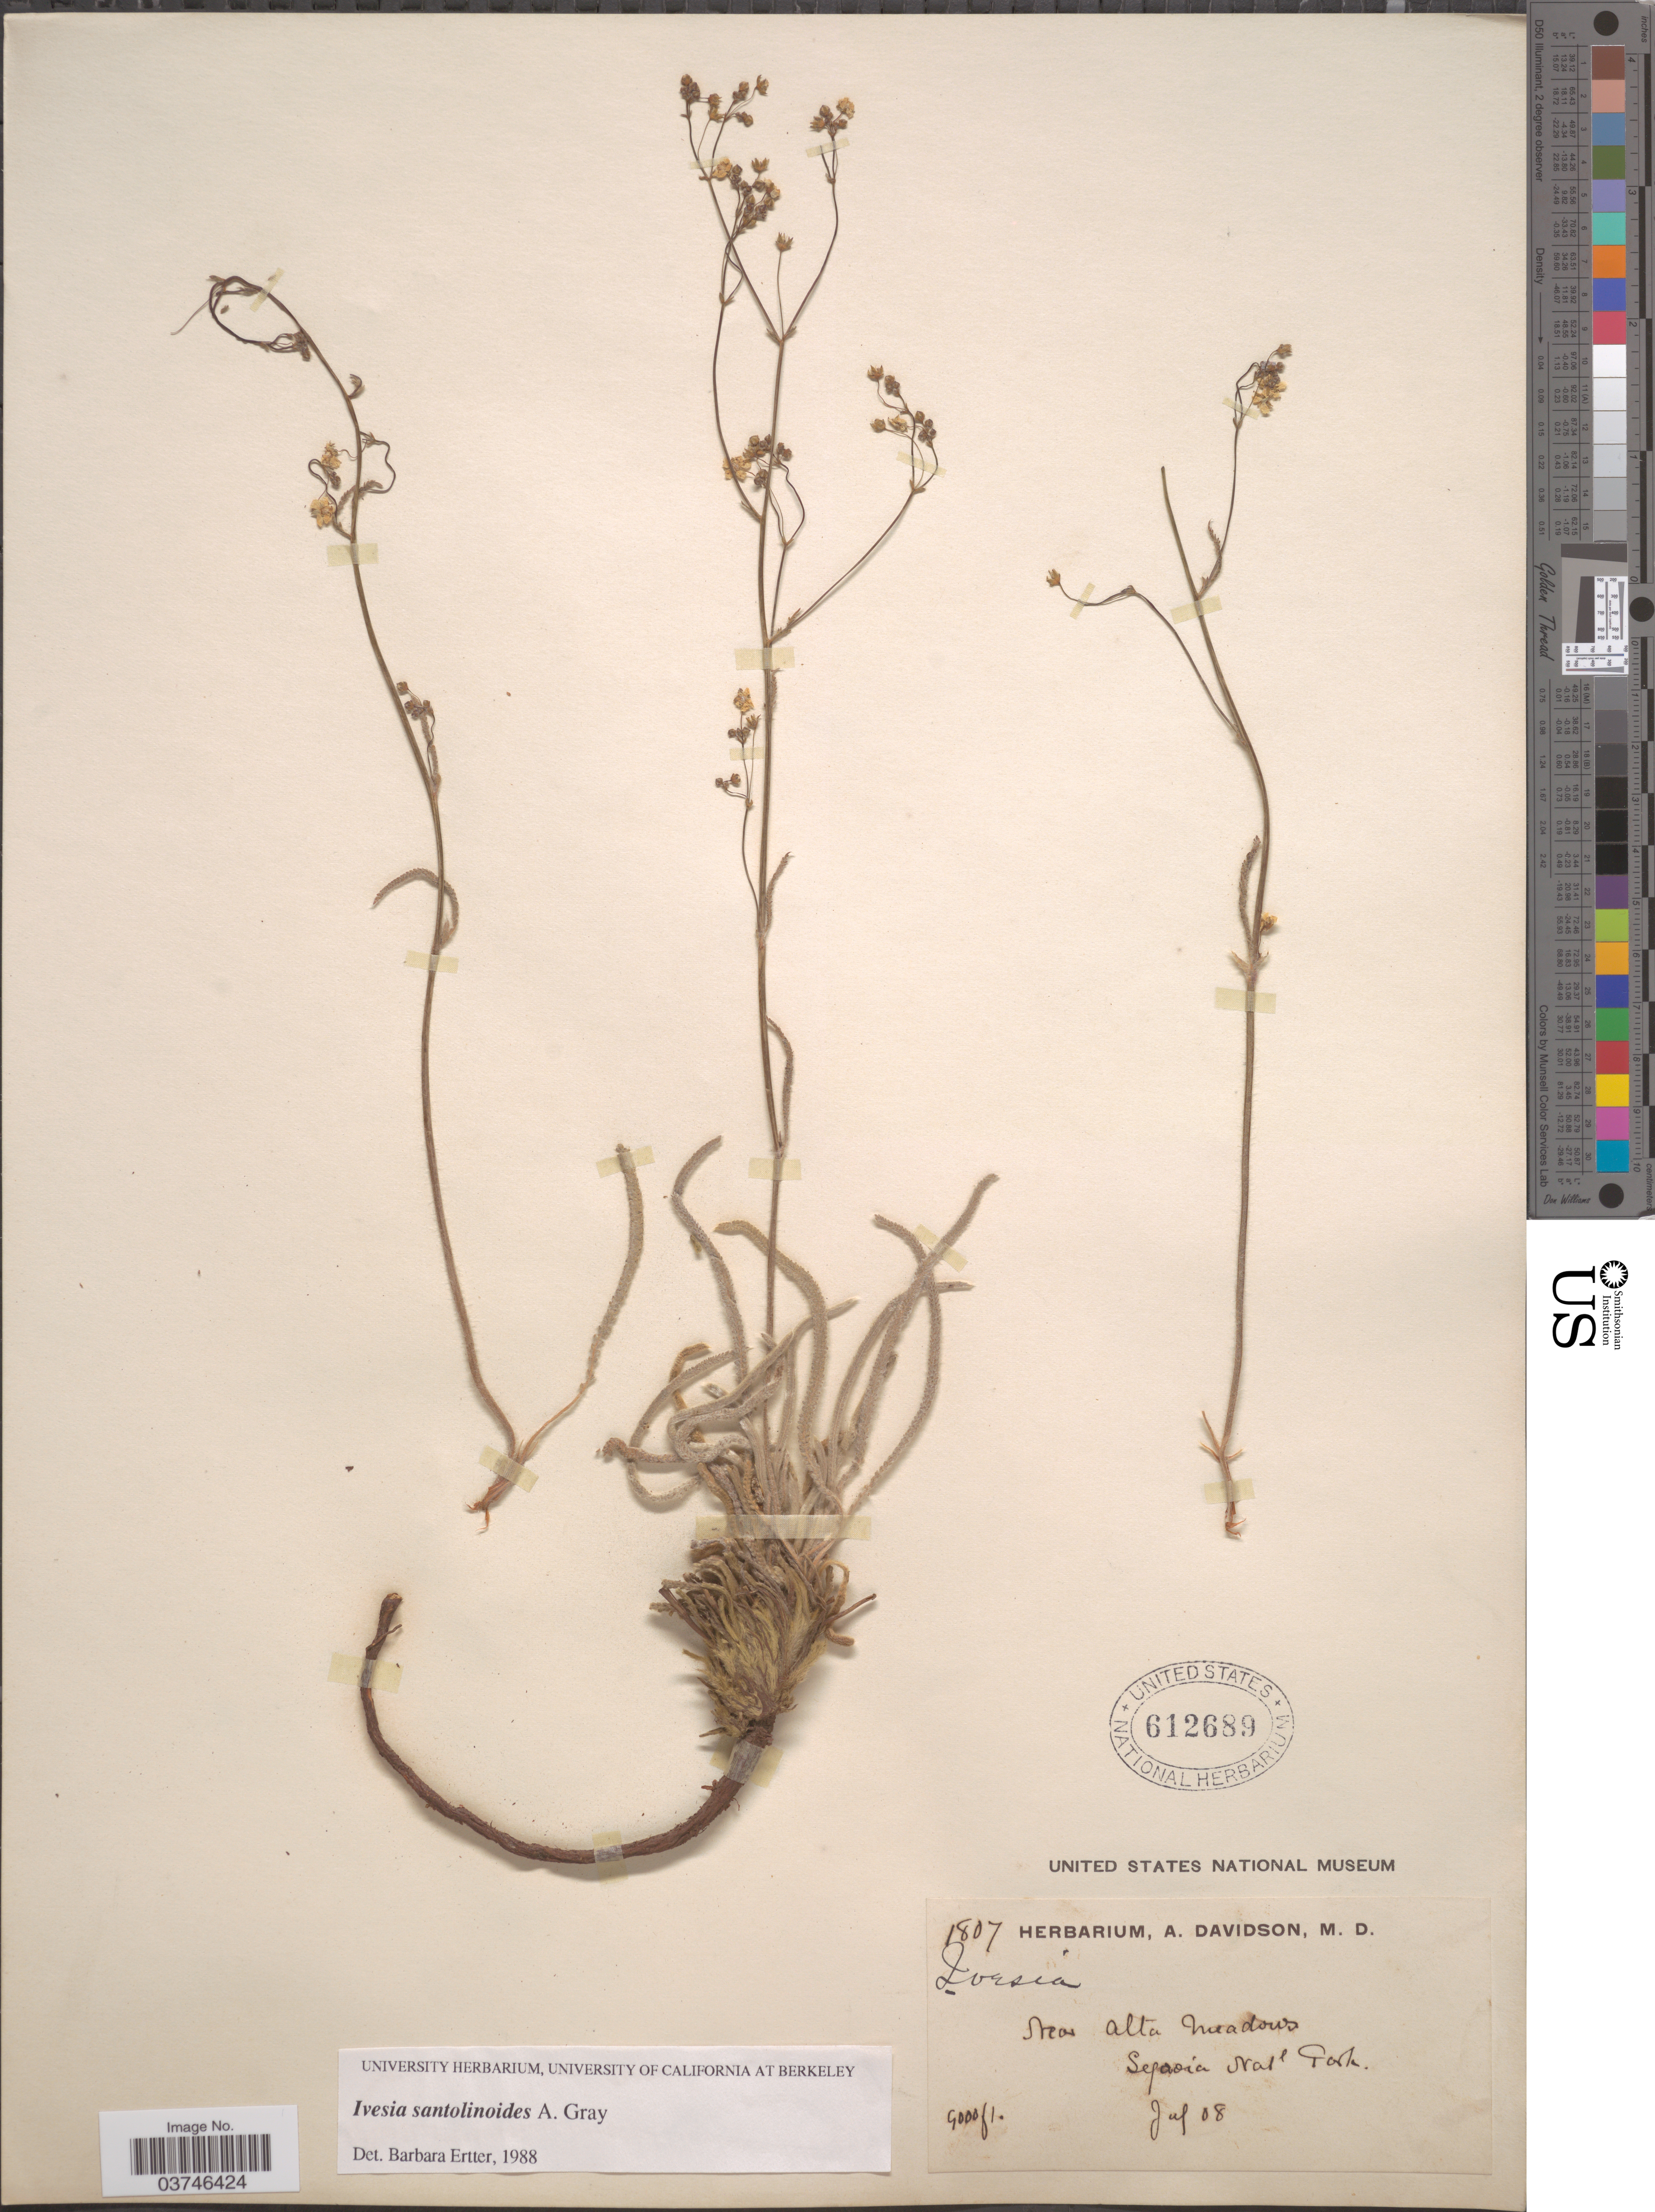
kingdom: Plantae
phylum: Tracheophyta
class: Magnoliopsida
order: Rosales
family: Rosaceae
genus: Potentilla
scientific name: Potentilla santalinoides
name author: (A. Gray) Greene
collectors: ex herb. A. Davidson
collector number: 1807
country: United States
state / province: California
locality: Near Alta meadows, Sequoia Natl Park.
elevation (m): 2743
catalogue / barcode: US 612689